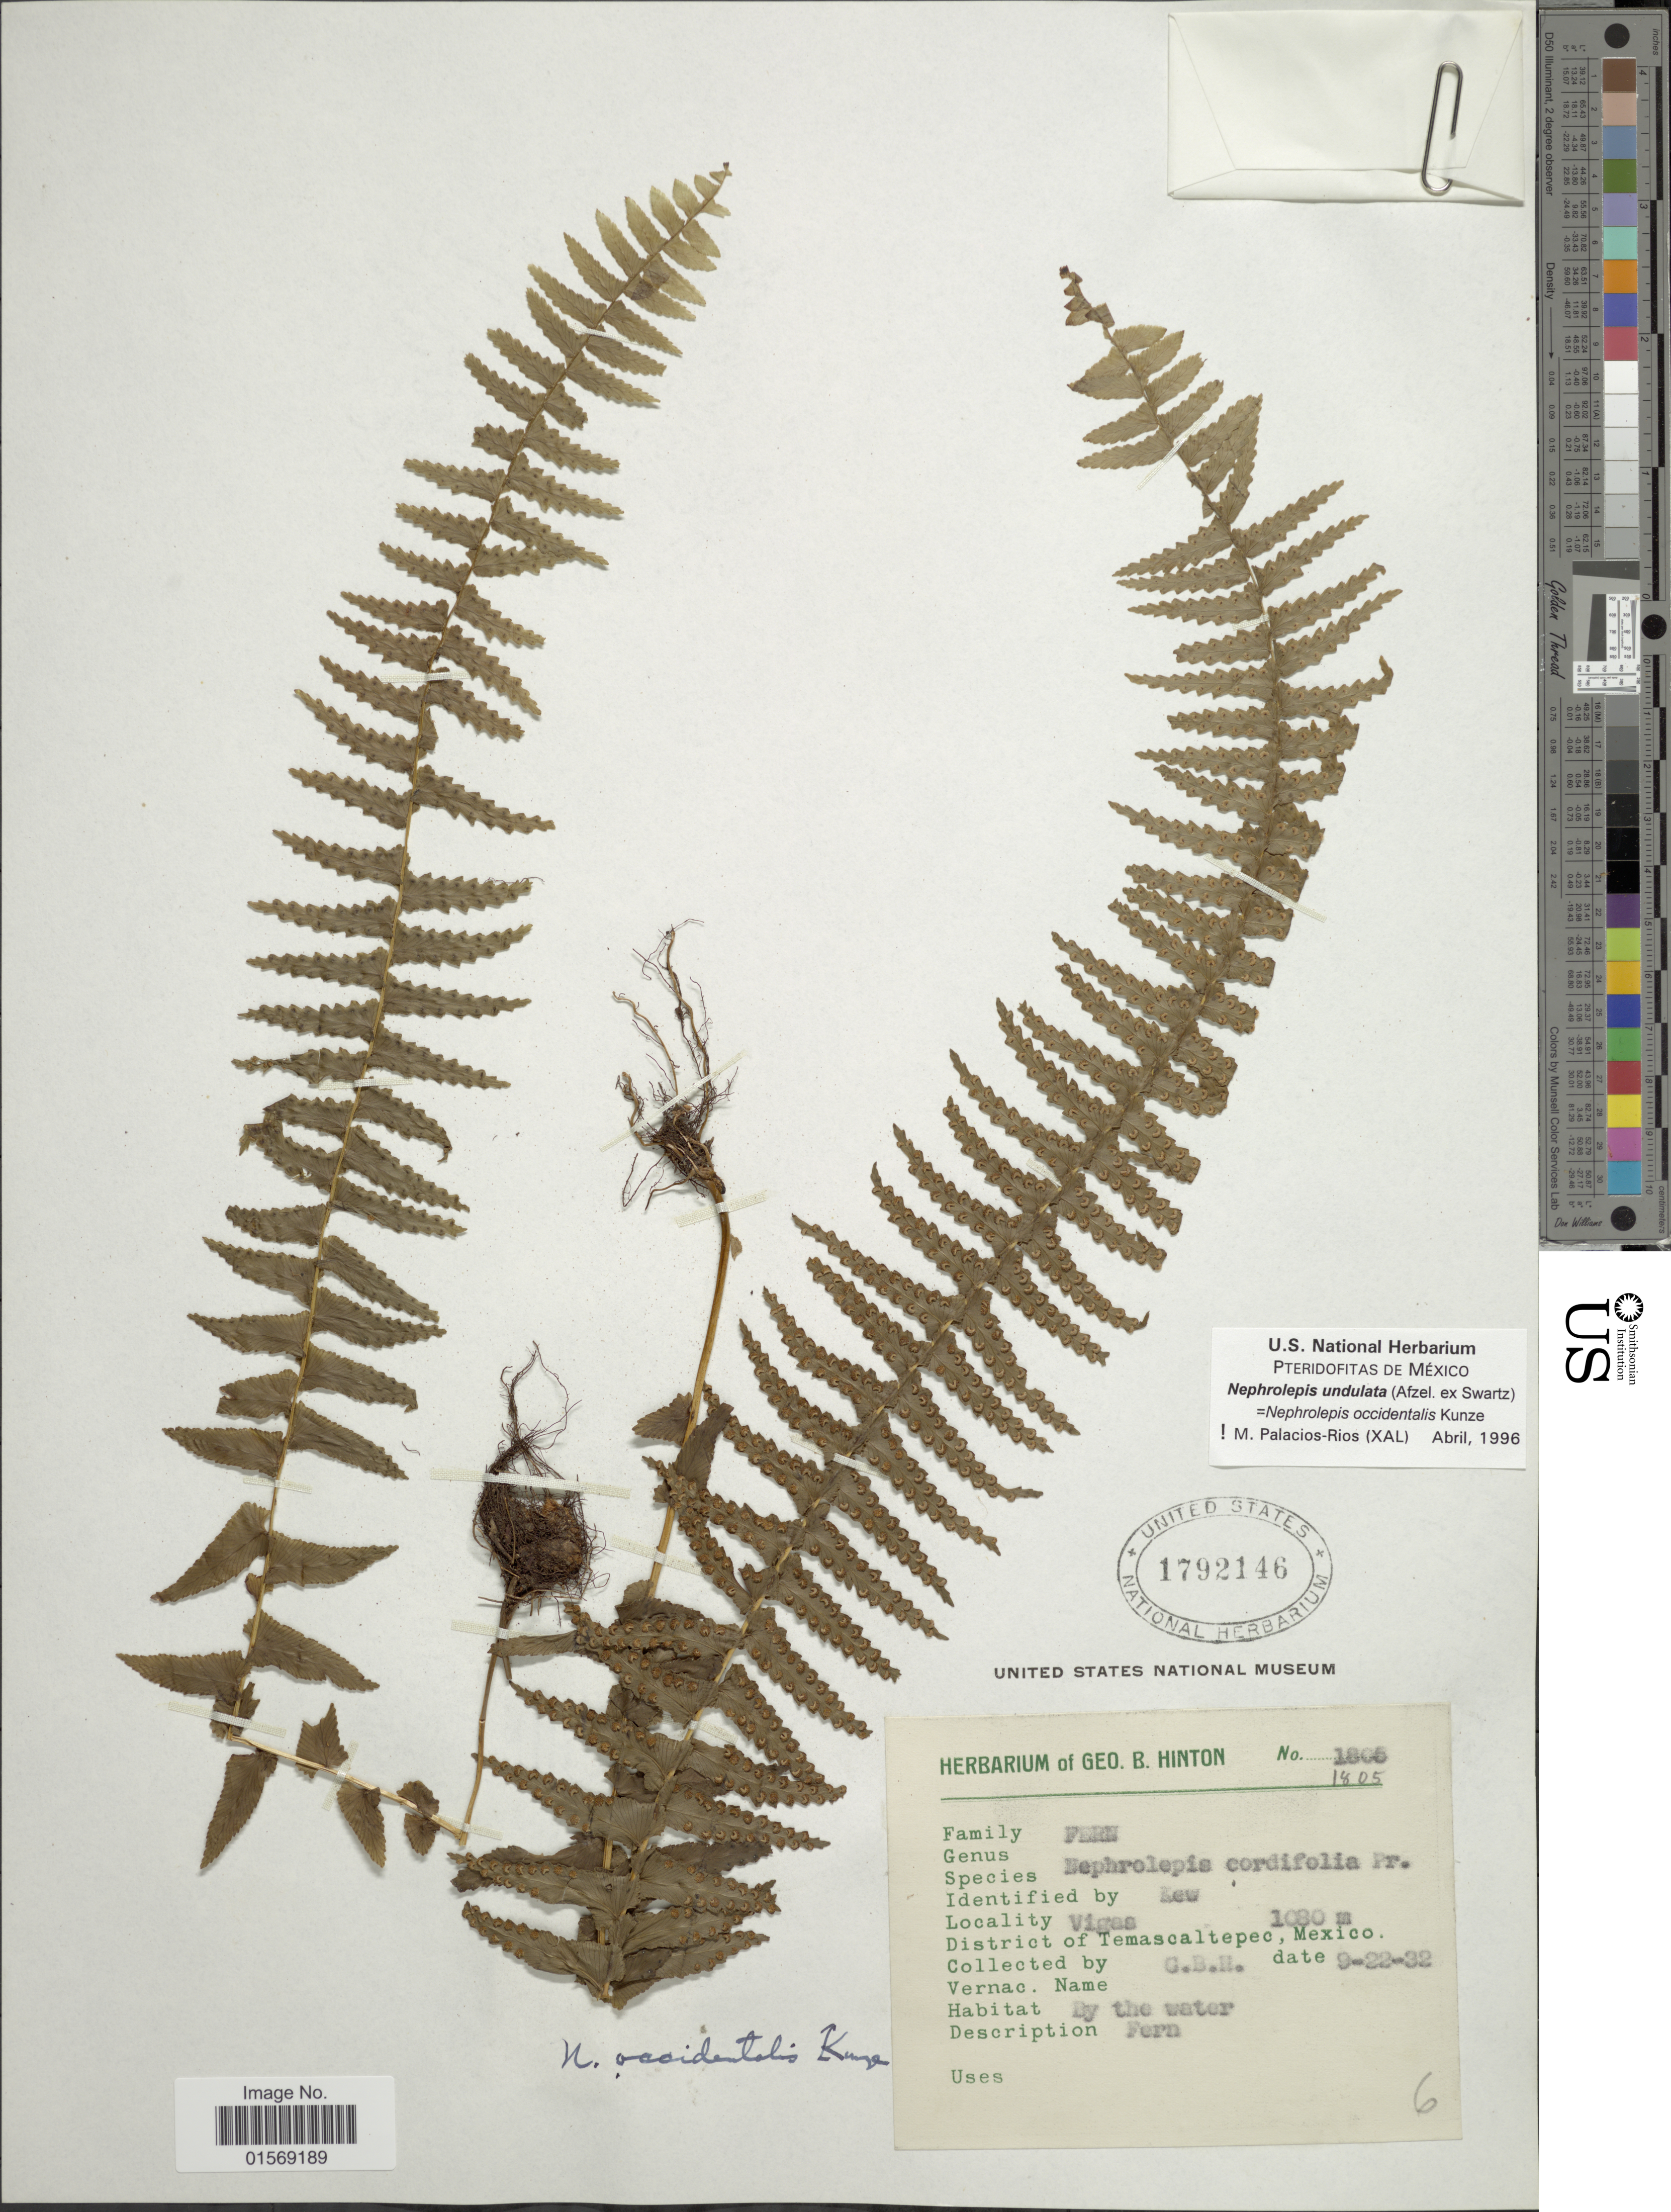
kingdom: Plantae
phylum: Tracheophyta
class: Polypodiopsida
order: Polypodiales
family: Nephrolepidaceae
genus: Nephrolepis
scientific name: Nephrolepis undulata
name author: J. Sm.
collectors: G. B. Hinton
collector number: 1805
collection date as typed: Transcribed d/m/y: 22/9/32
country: Mexico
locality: District of Temascaltepec, Mexico, Vigas.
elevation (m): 1080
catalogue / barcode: US 1792146